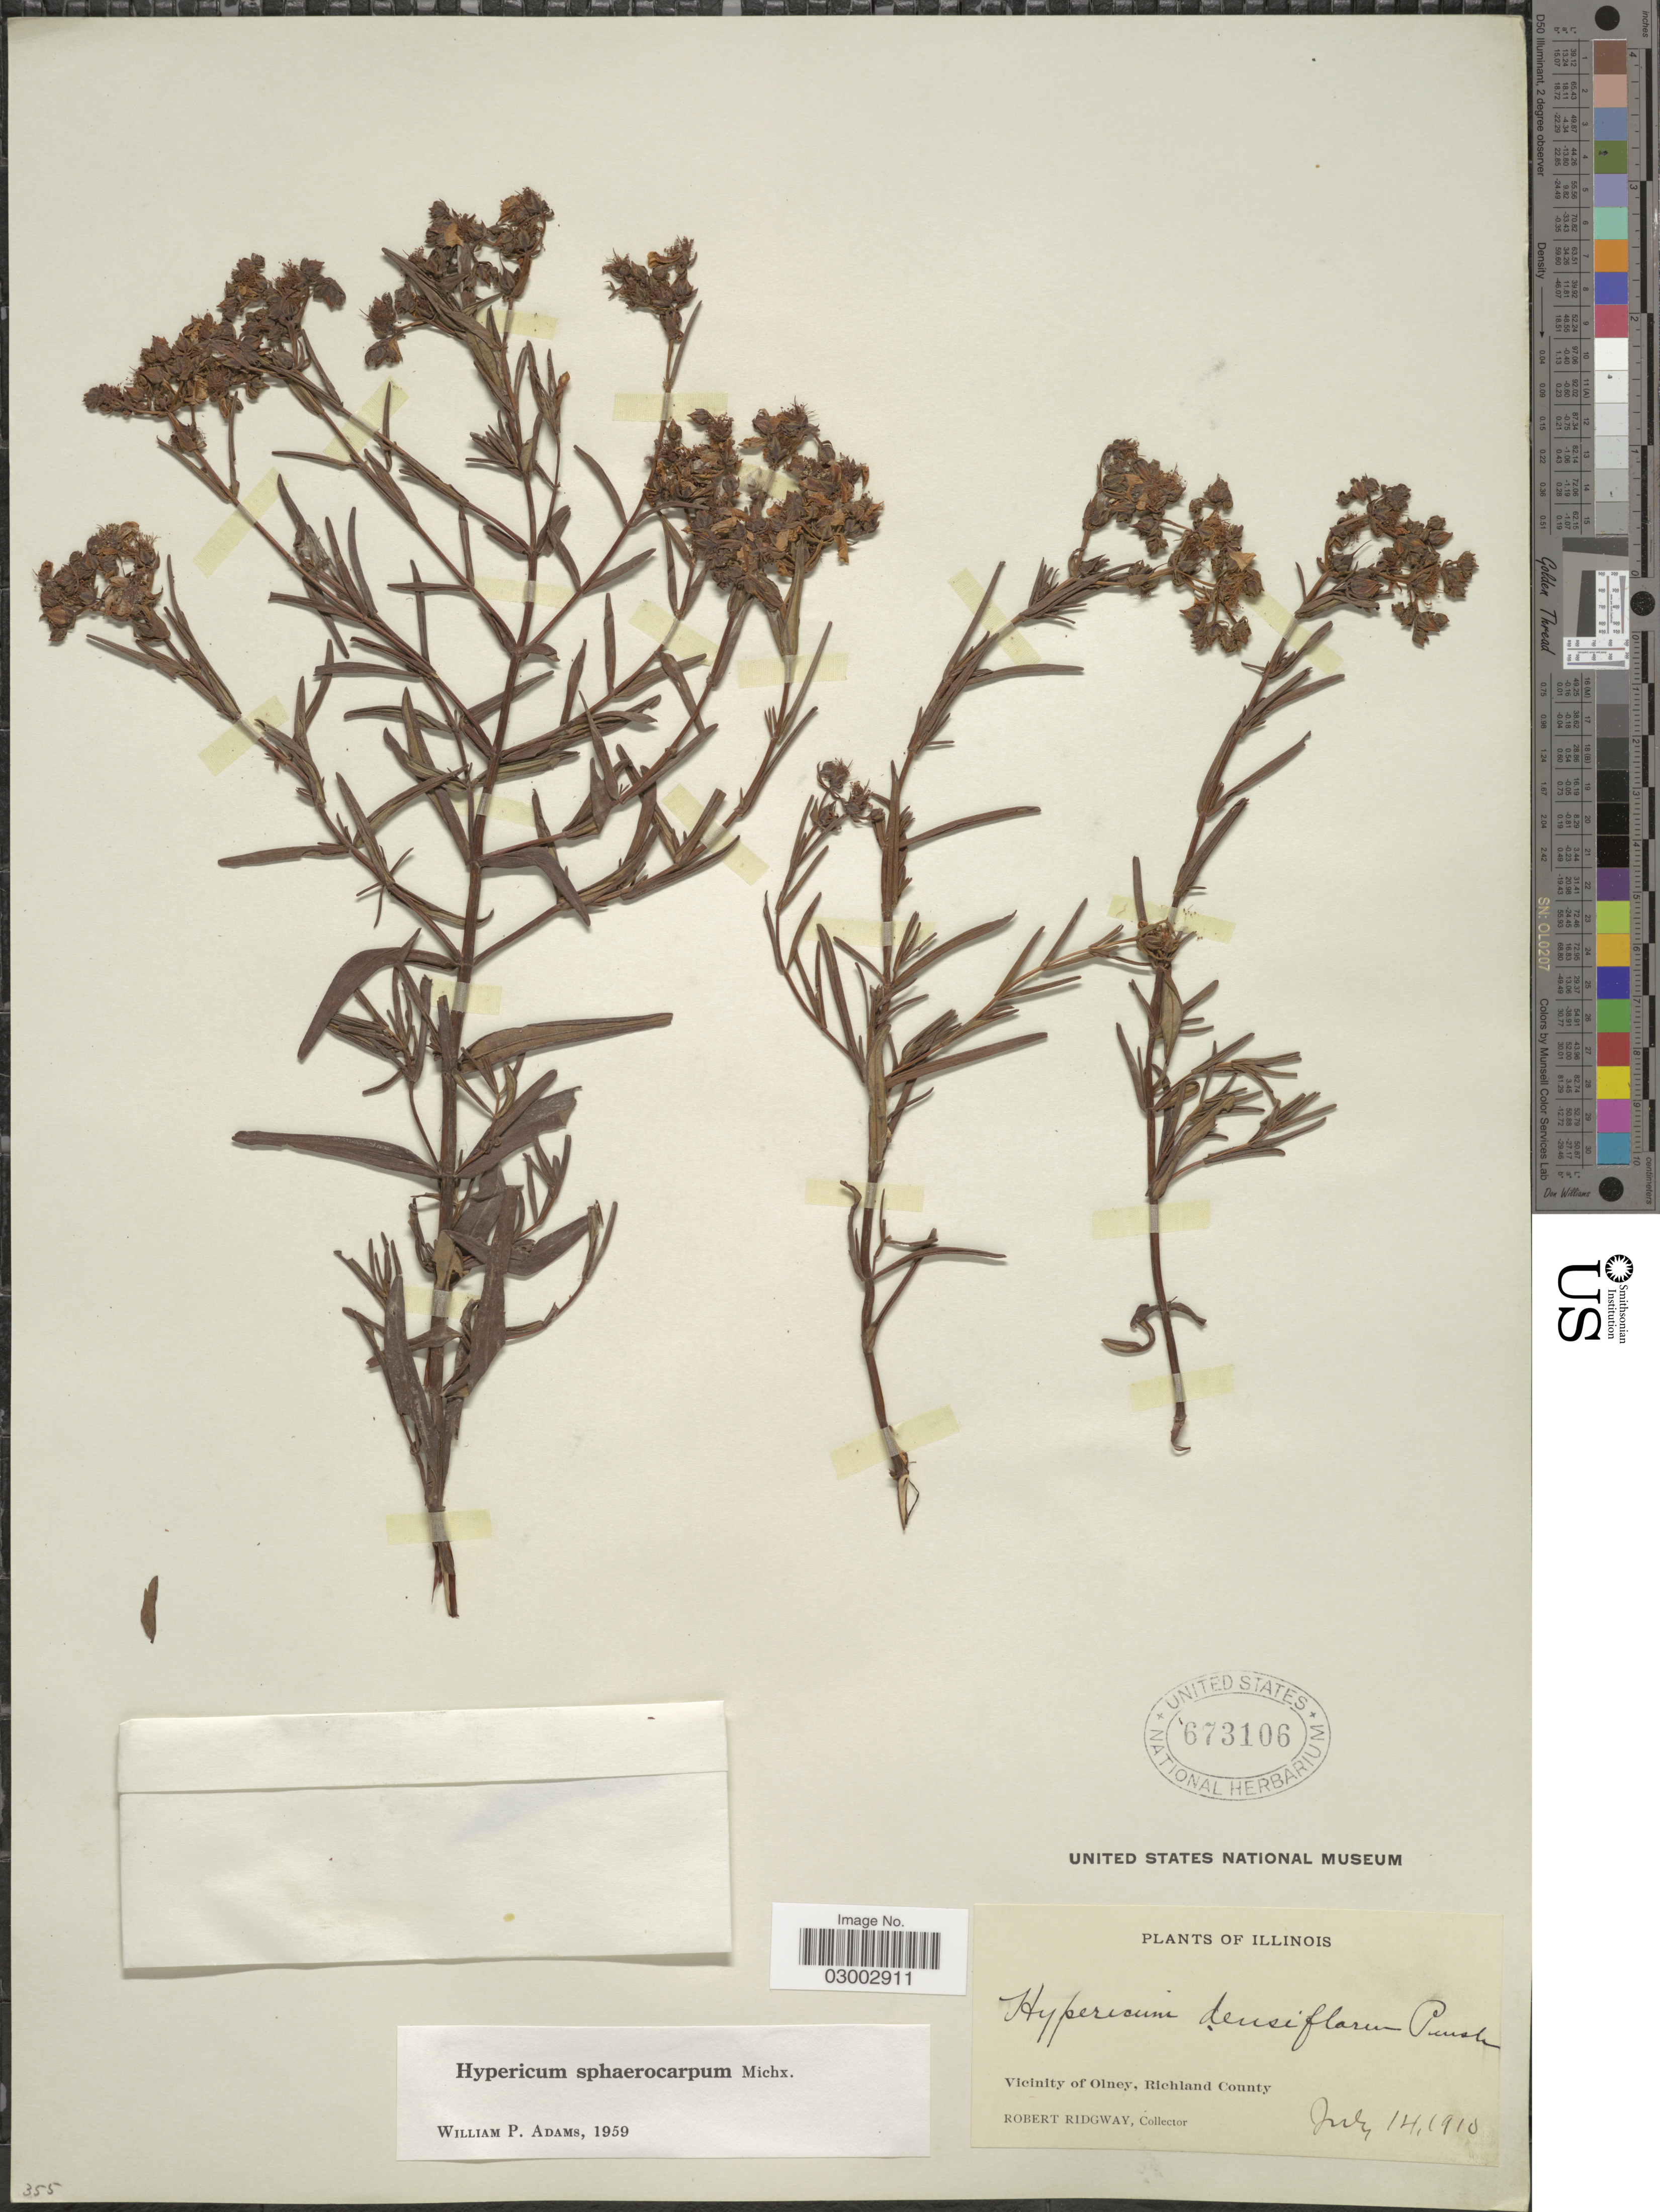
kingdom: Plantae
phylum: Tracheophyta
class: Magnoliopsida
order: Malpighiales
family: Hypericaceae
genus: Hypericum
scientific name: Hypericum sphaerocarpum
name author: Michx.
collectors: R. Ridgeway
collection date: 1918-07-14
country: United States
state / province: Illinois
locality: Vicinity of Olney, Richland County.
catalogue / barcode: US 673106